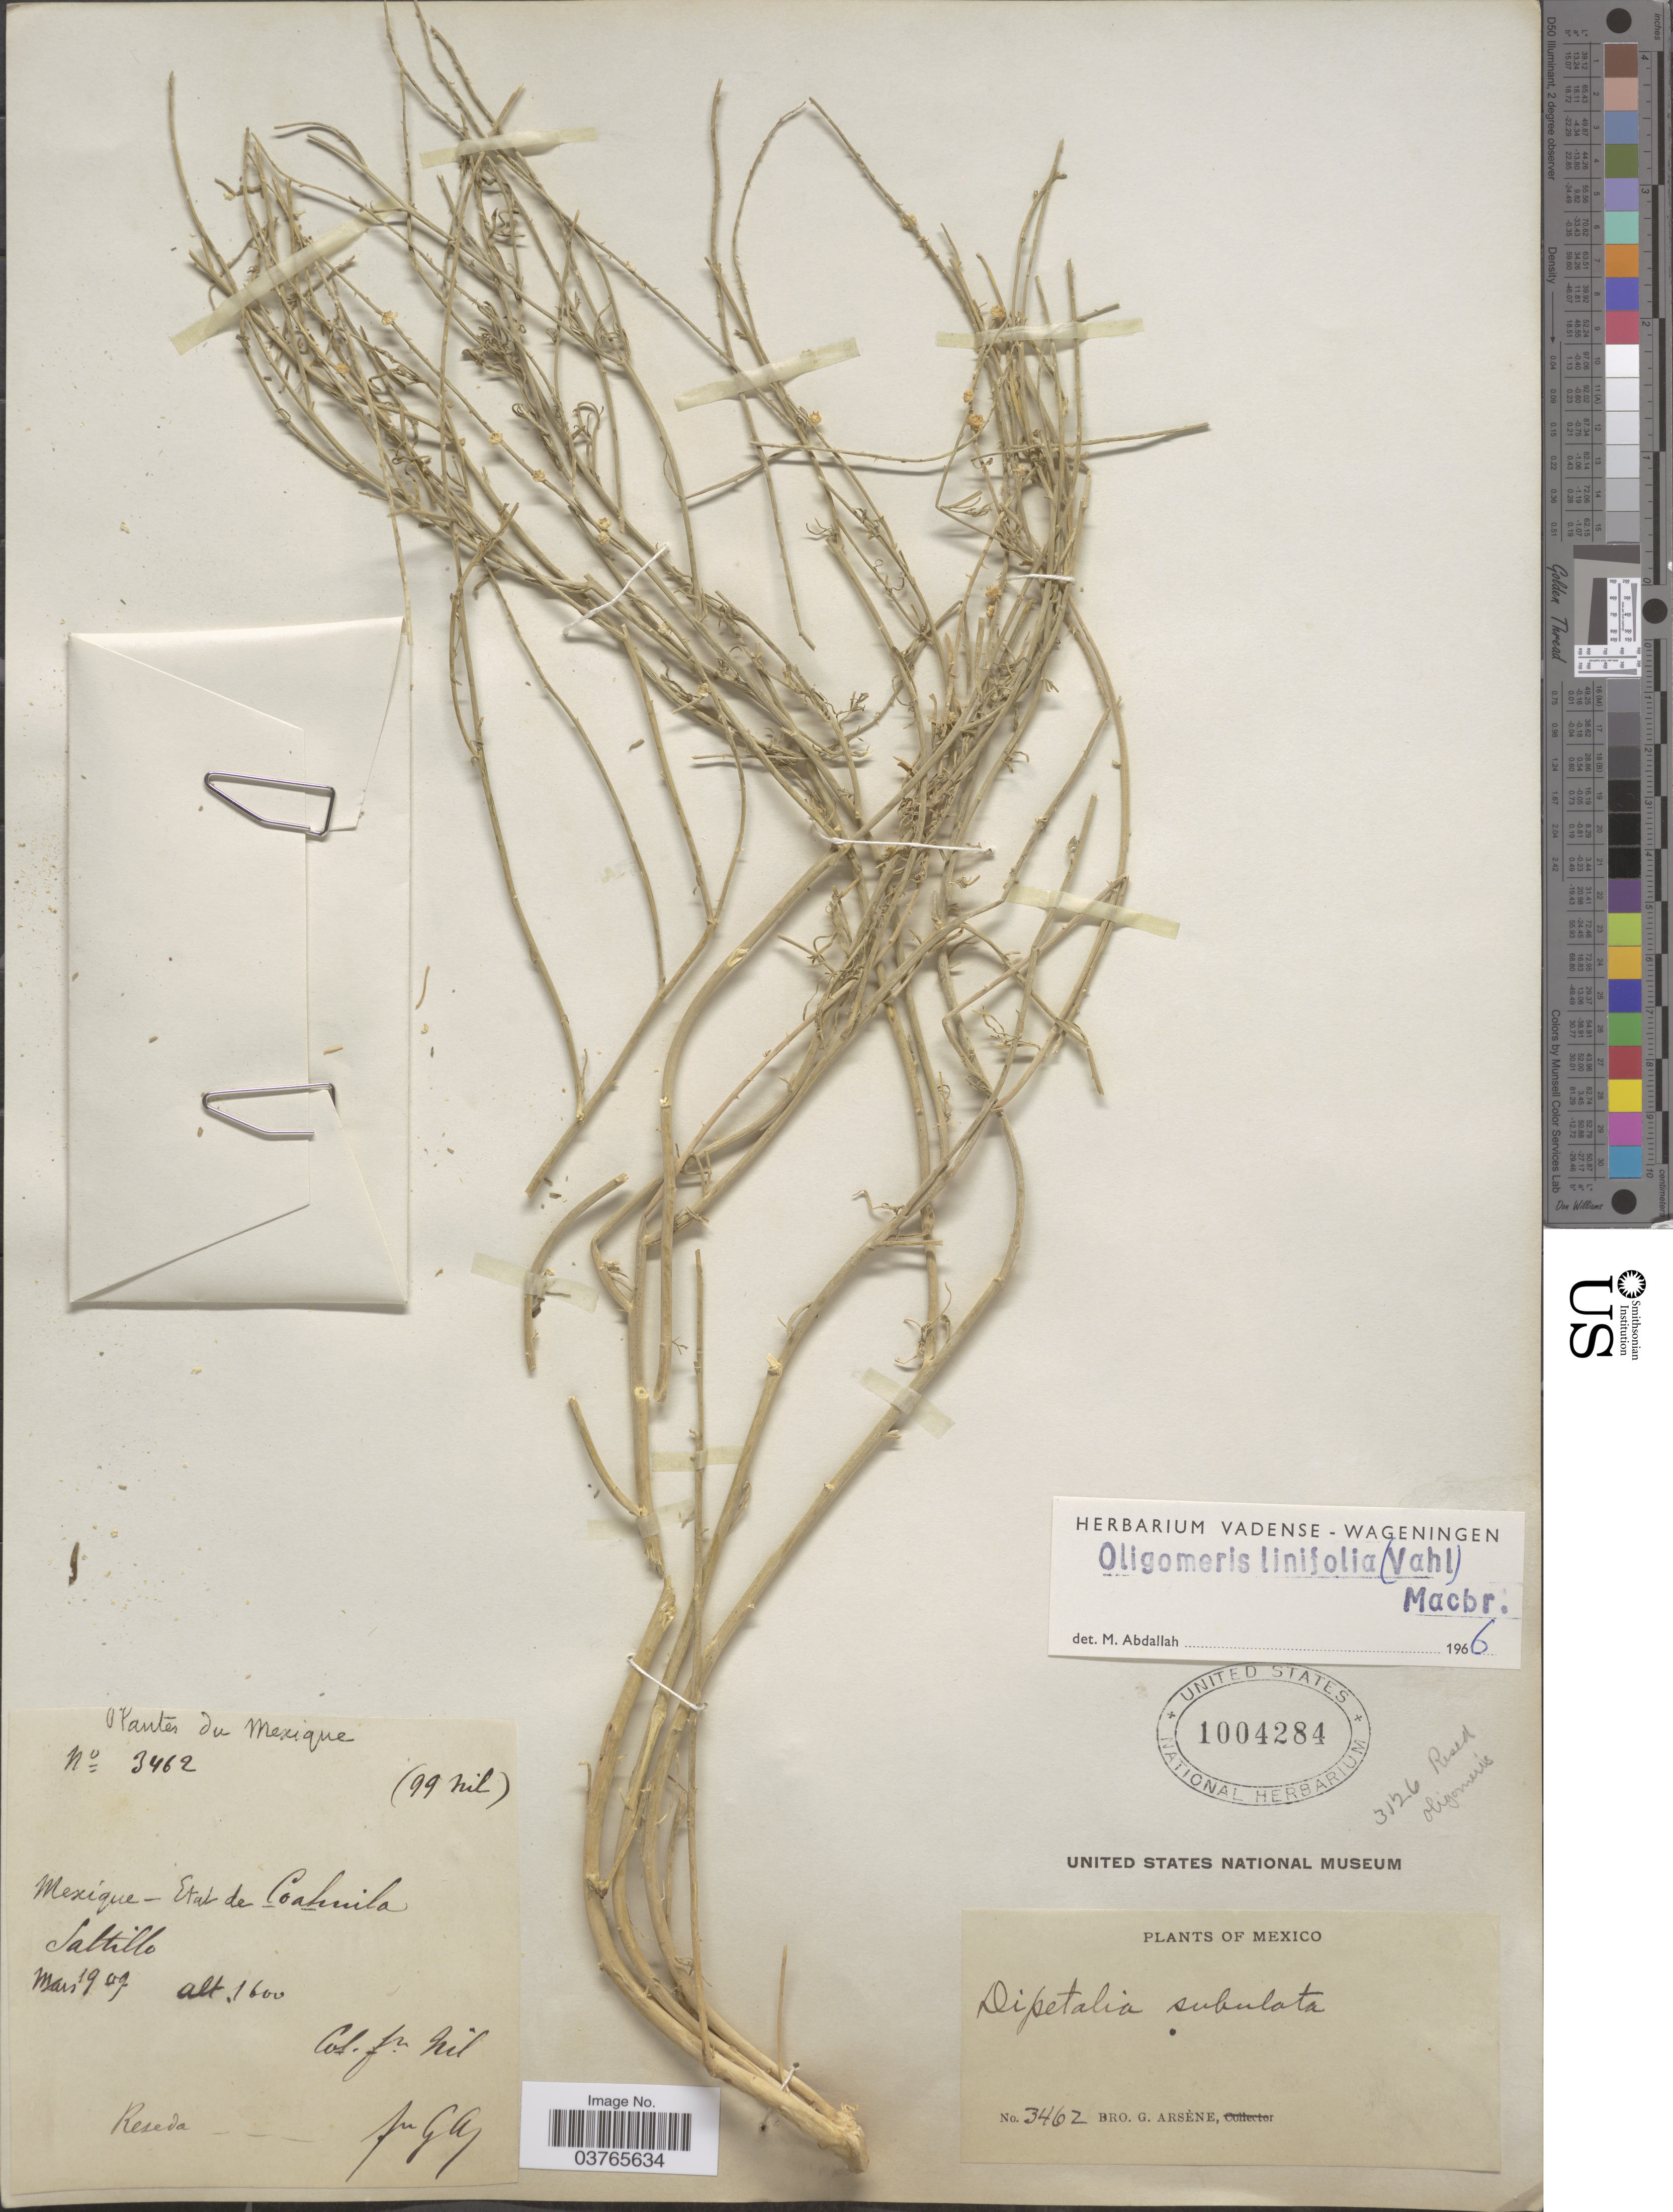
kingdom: Plantae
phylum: Tracheophyta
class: Magnoliopsida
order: Brassicales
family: Resedaceae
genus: Oligomeris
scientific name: Oligomeris linifolia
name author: (Vahl) J.F. Macbr.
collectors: Bro. G. Arsène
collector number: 3462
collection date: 1909-03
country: Mexico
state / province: Coahuila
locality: Etat de Coahuila. Saltillo.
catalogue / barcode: US 1004284